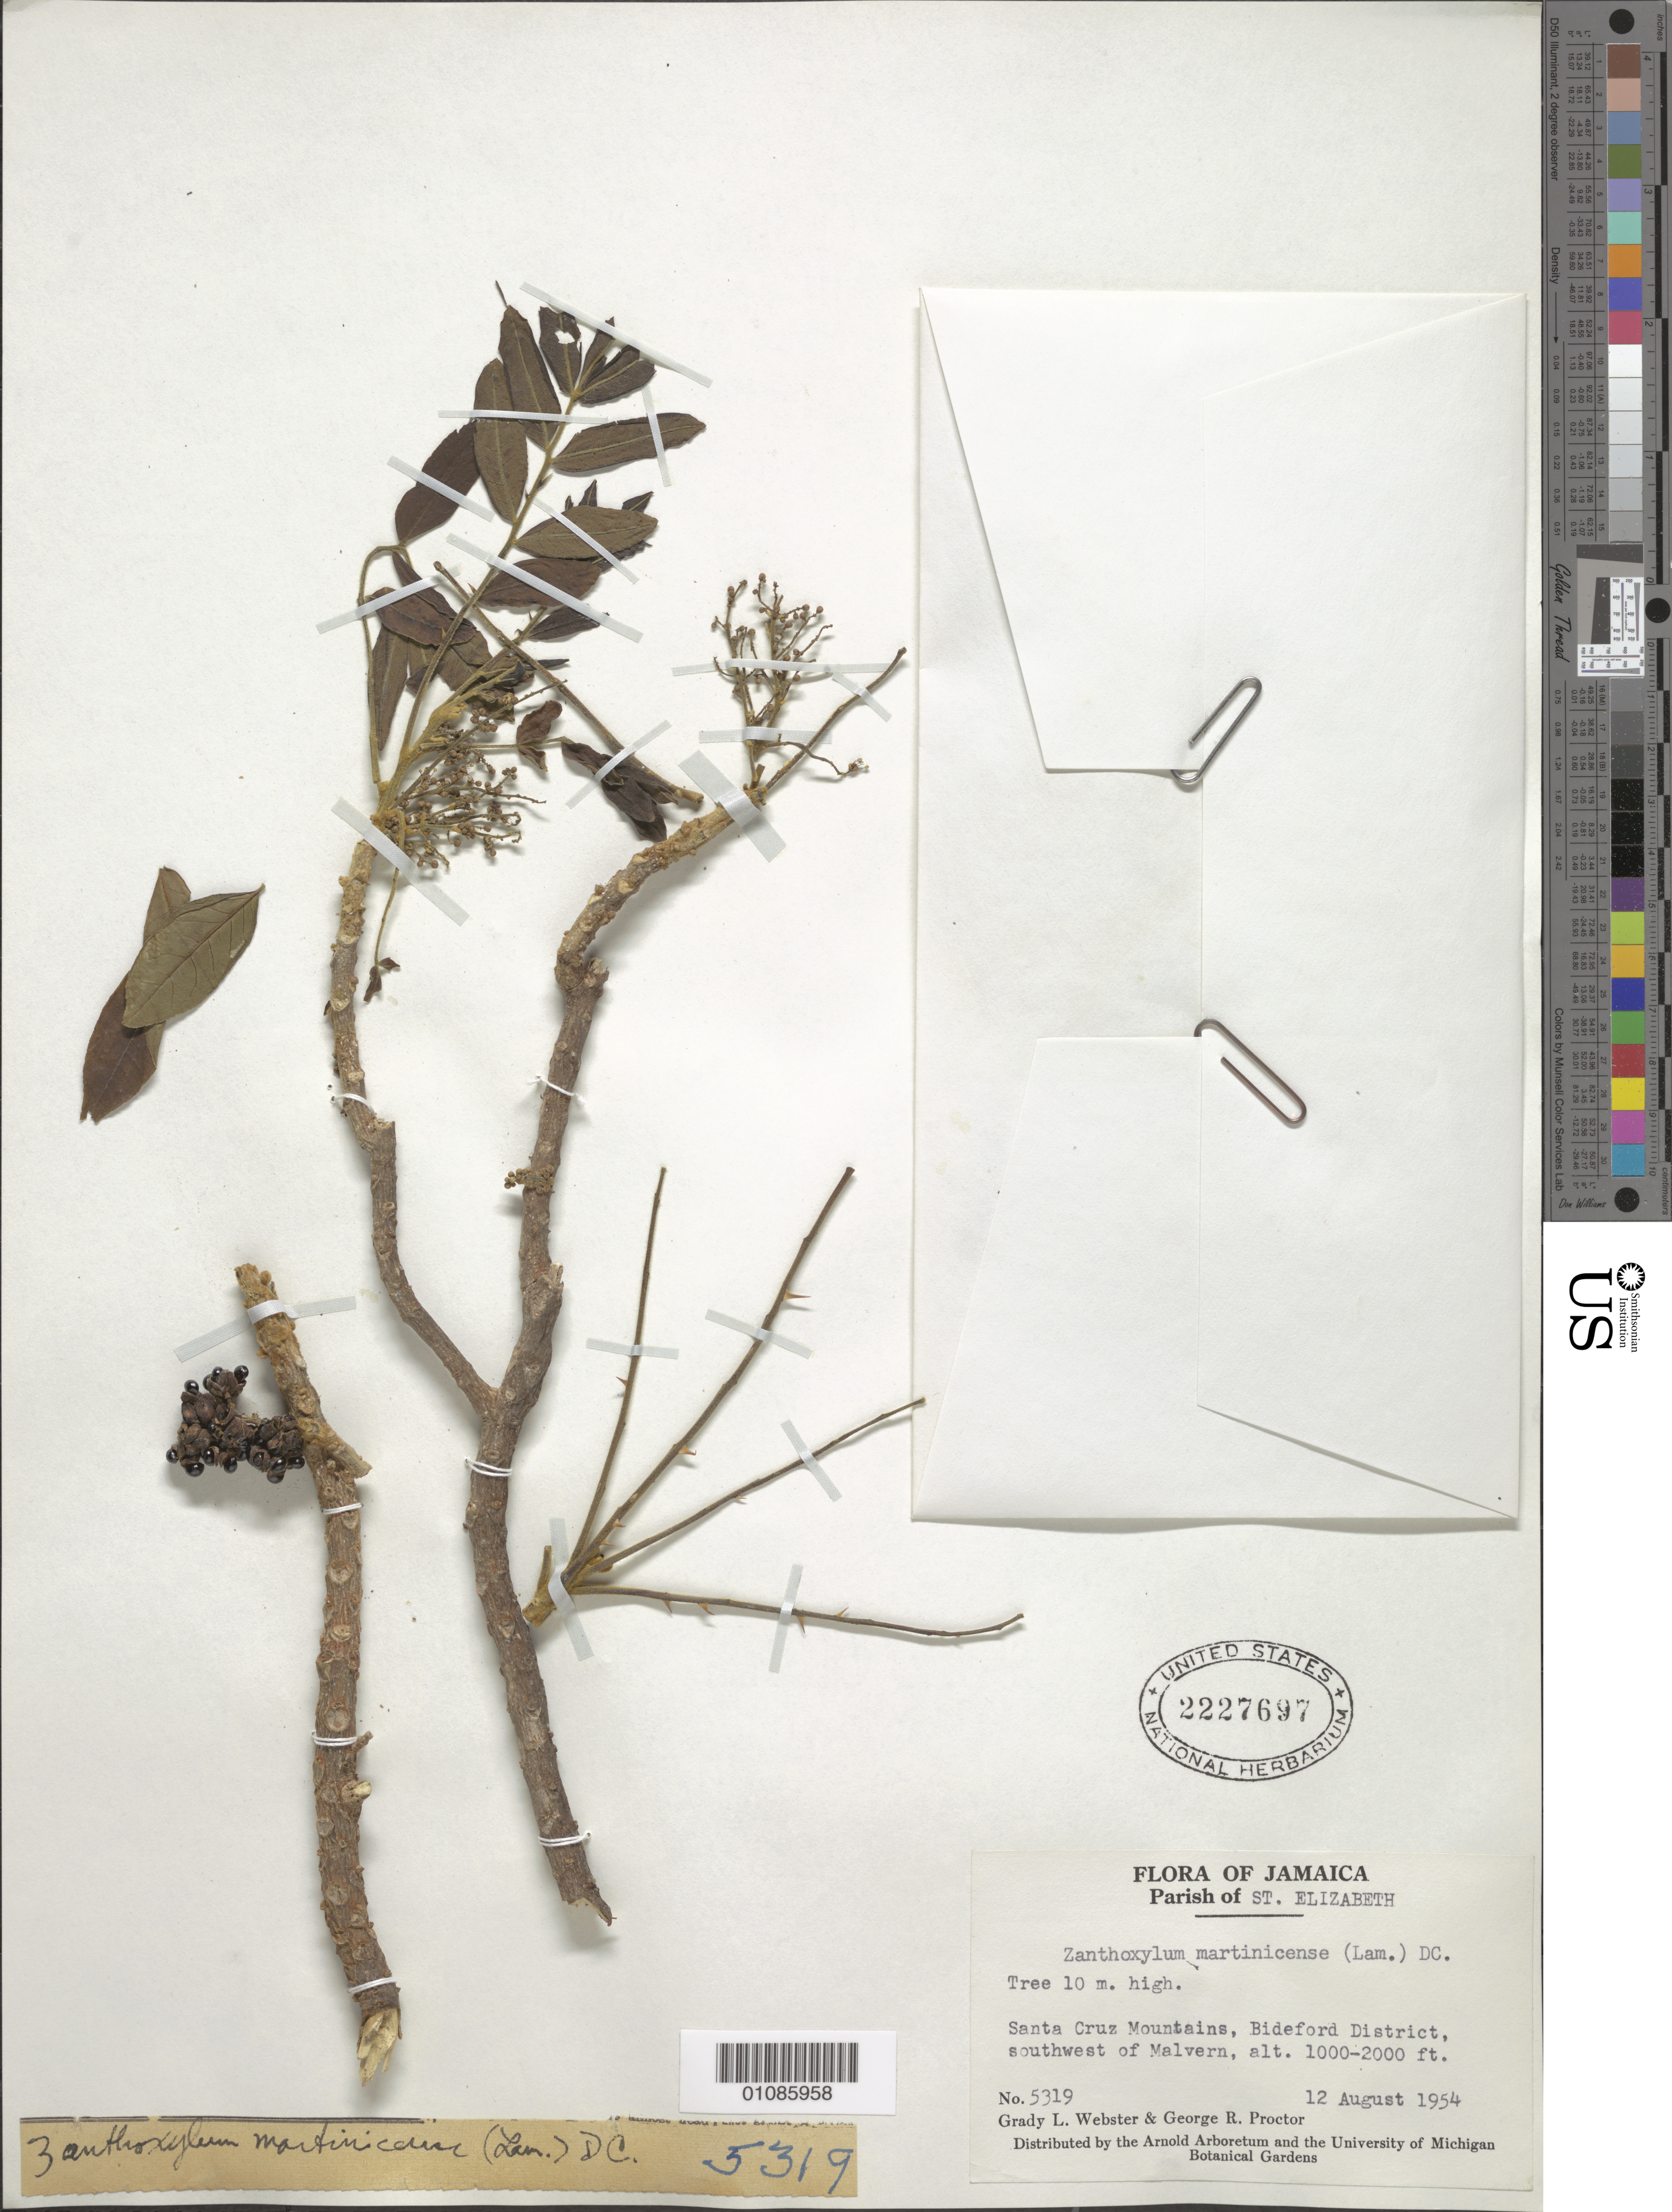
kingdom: Plantae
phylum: Tracheophyta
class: Magnoliopsida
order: Sapindales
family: Rutaceae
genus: Zanthoxylum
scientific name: Zanthoxylum martinicense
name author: (Lam.) DC.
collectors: G. L. Webster & G. R. Proctor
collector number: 5319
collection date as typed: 12 Aug 1954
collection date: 1954-08-12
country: Jamaica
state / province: Saint Elizabeth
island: Jamaica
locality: Santa cruz mountain, bideford district, SW of Malvern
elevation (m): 305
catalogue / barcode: US 2227697